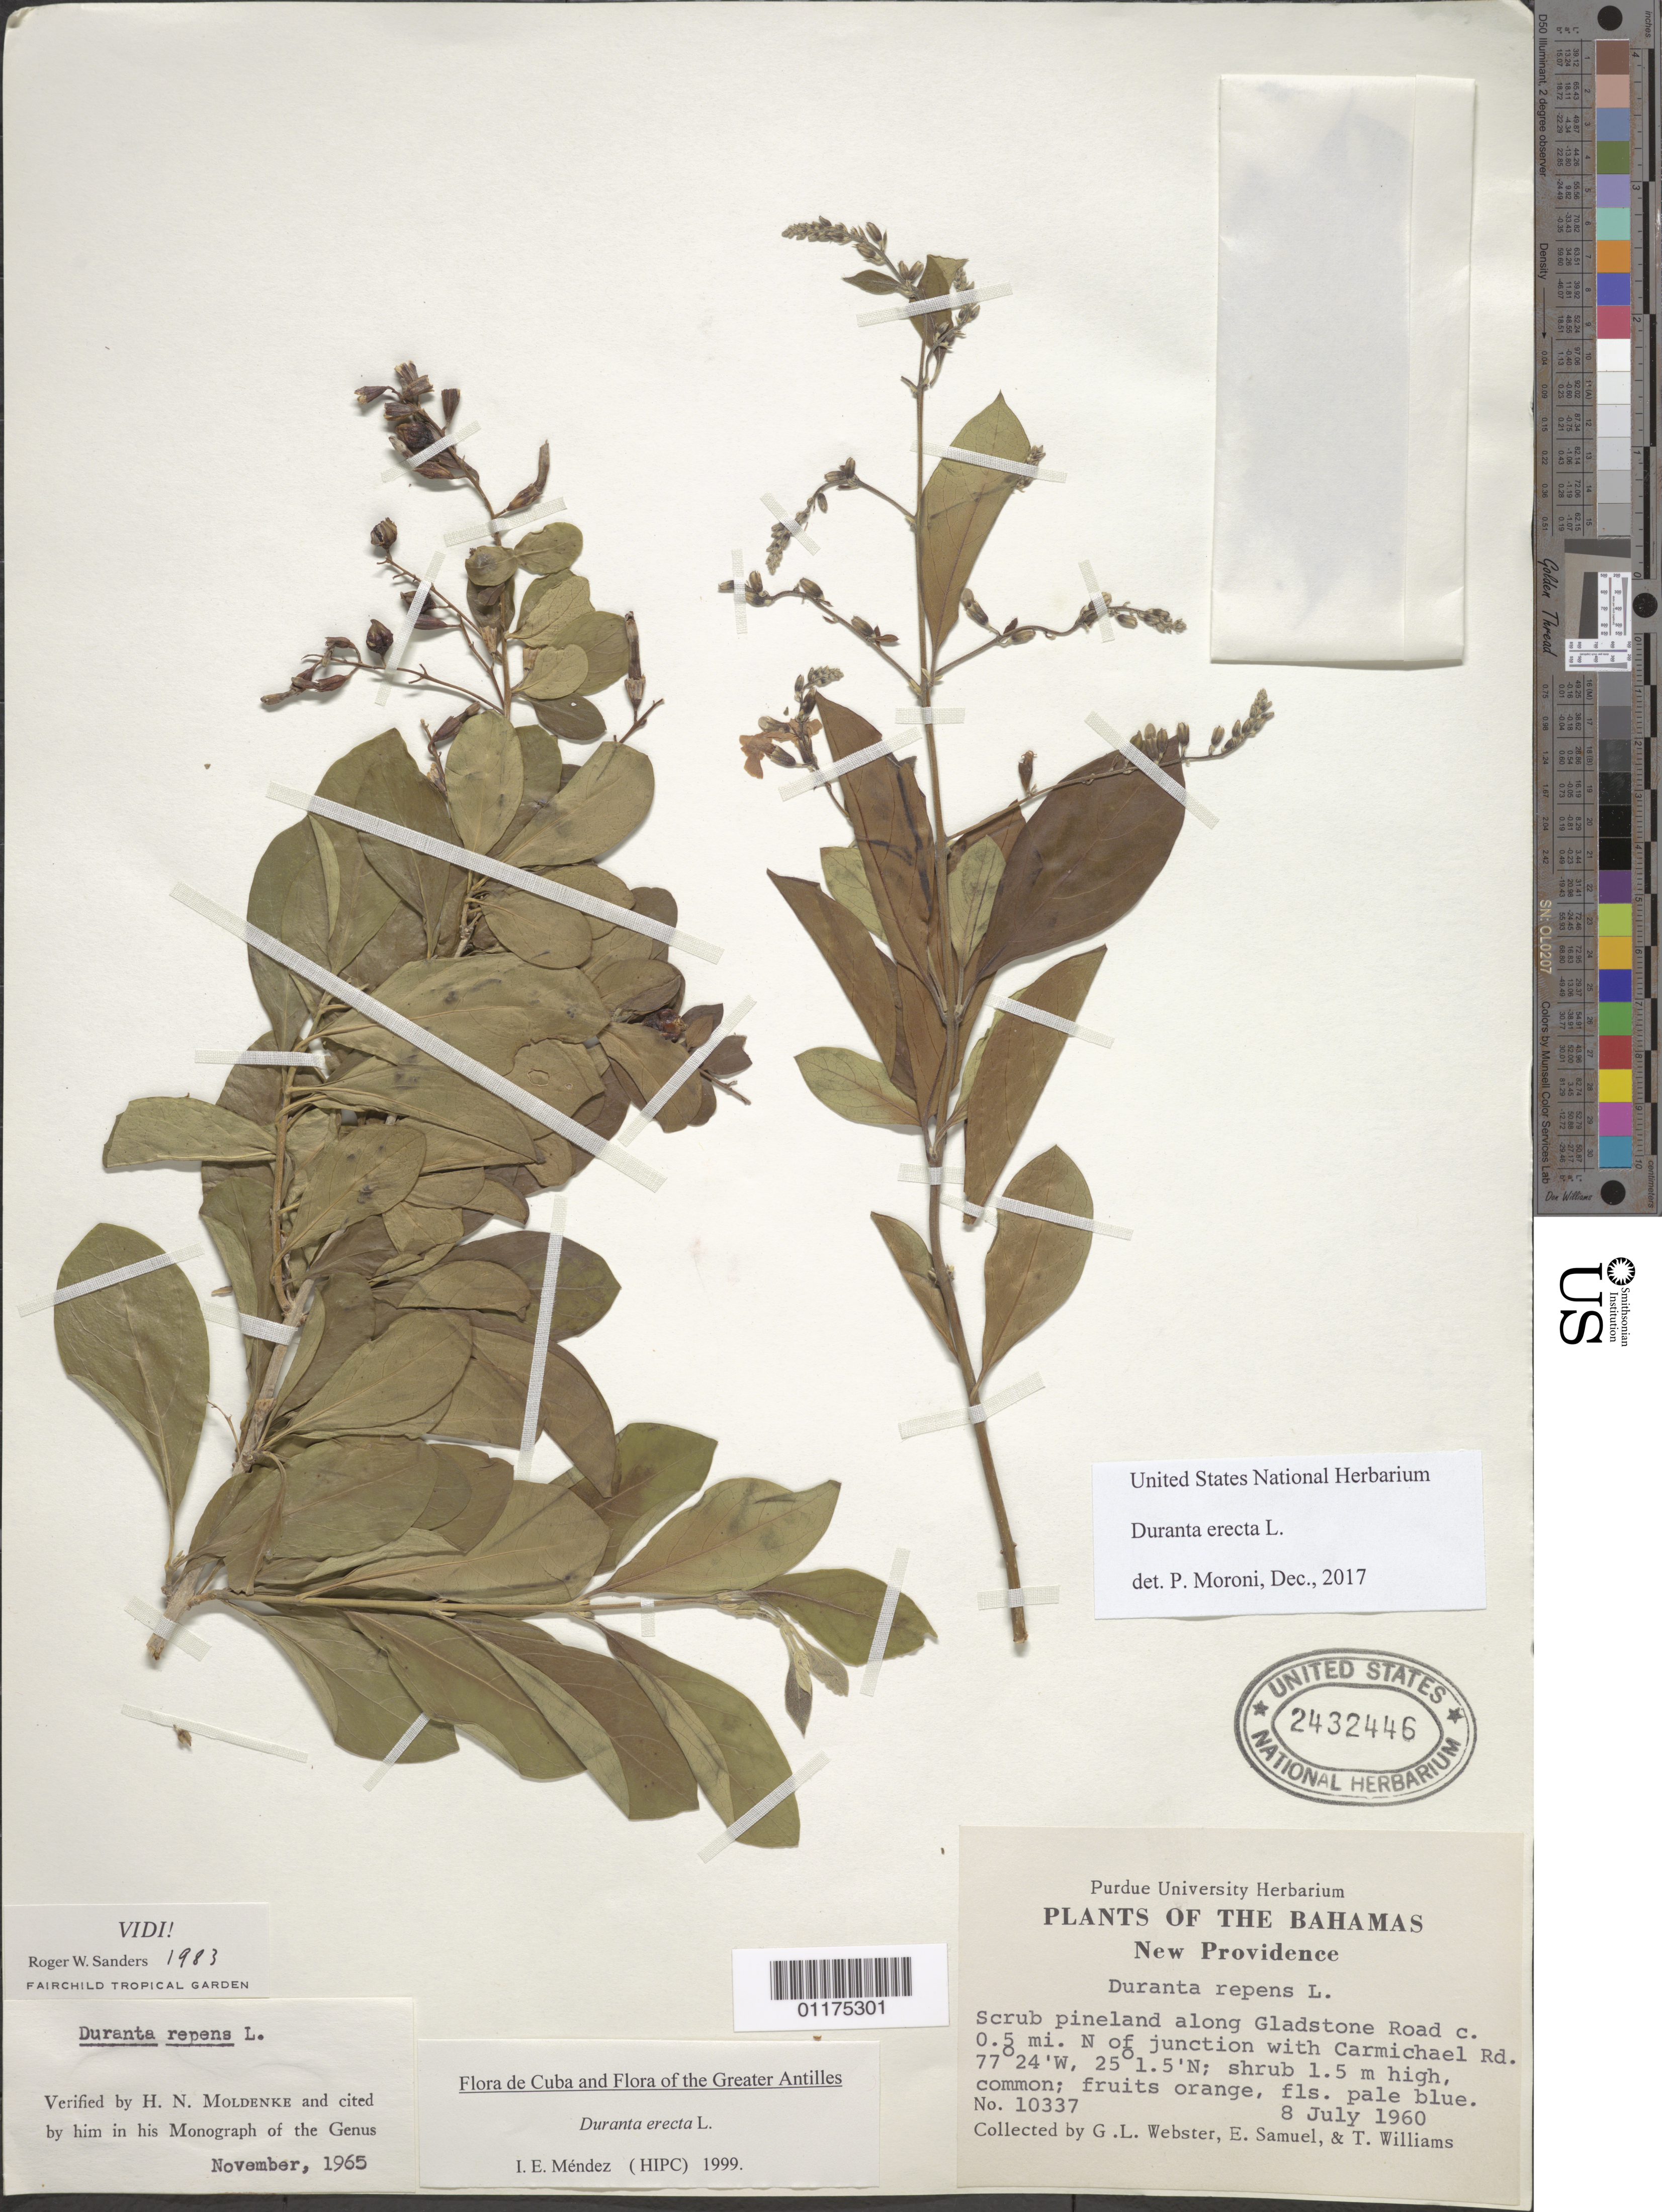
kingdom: Plantae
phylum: Tracheophyta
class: Magnoliopsida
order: Lamiales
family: Verbenaceae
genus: Duranta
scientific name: Duranta erecta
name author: L.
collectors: G. L. Webster, E. Samuel & T. Williams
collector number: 10337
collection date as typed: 08 Jul 1960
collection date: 1960-07-08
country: Bahamas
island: New Providence I.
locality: Scrub spineland along Gladstone Road c .5mi N of junction with Carmichael Road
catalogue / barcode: US 2432446